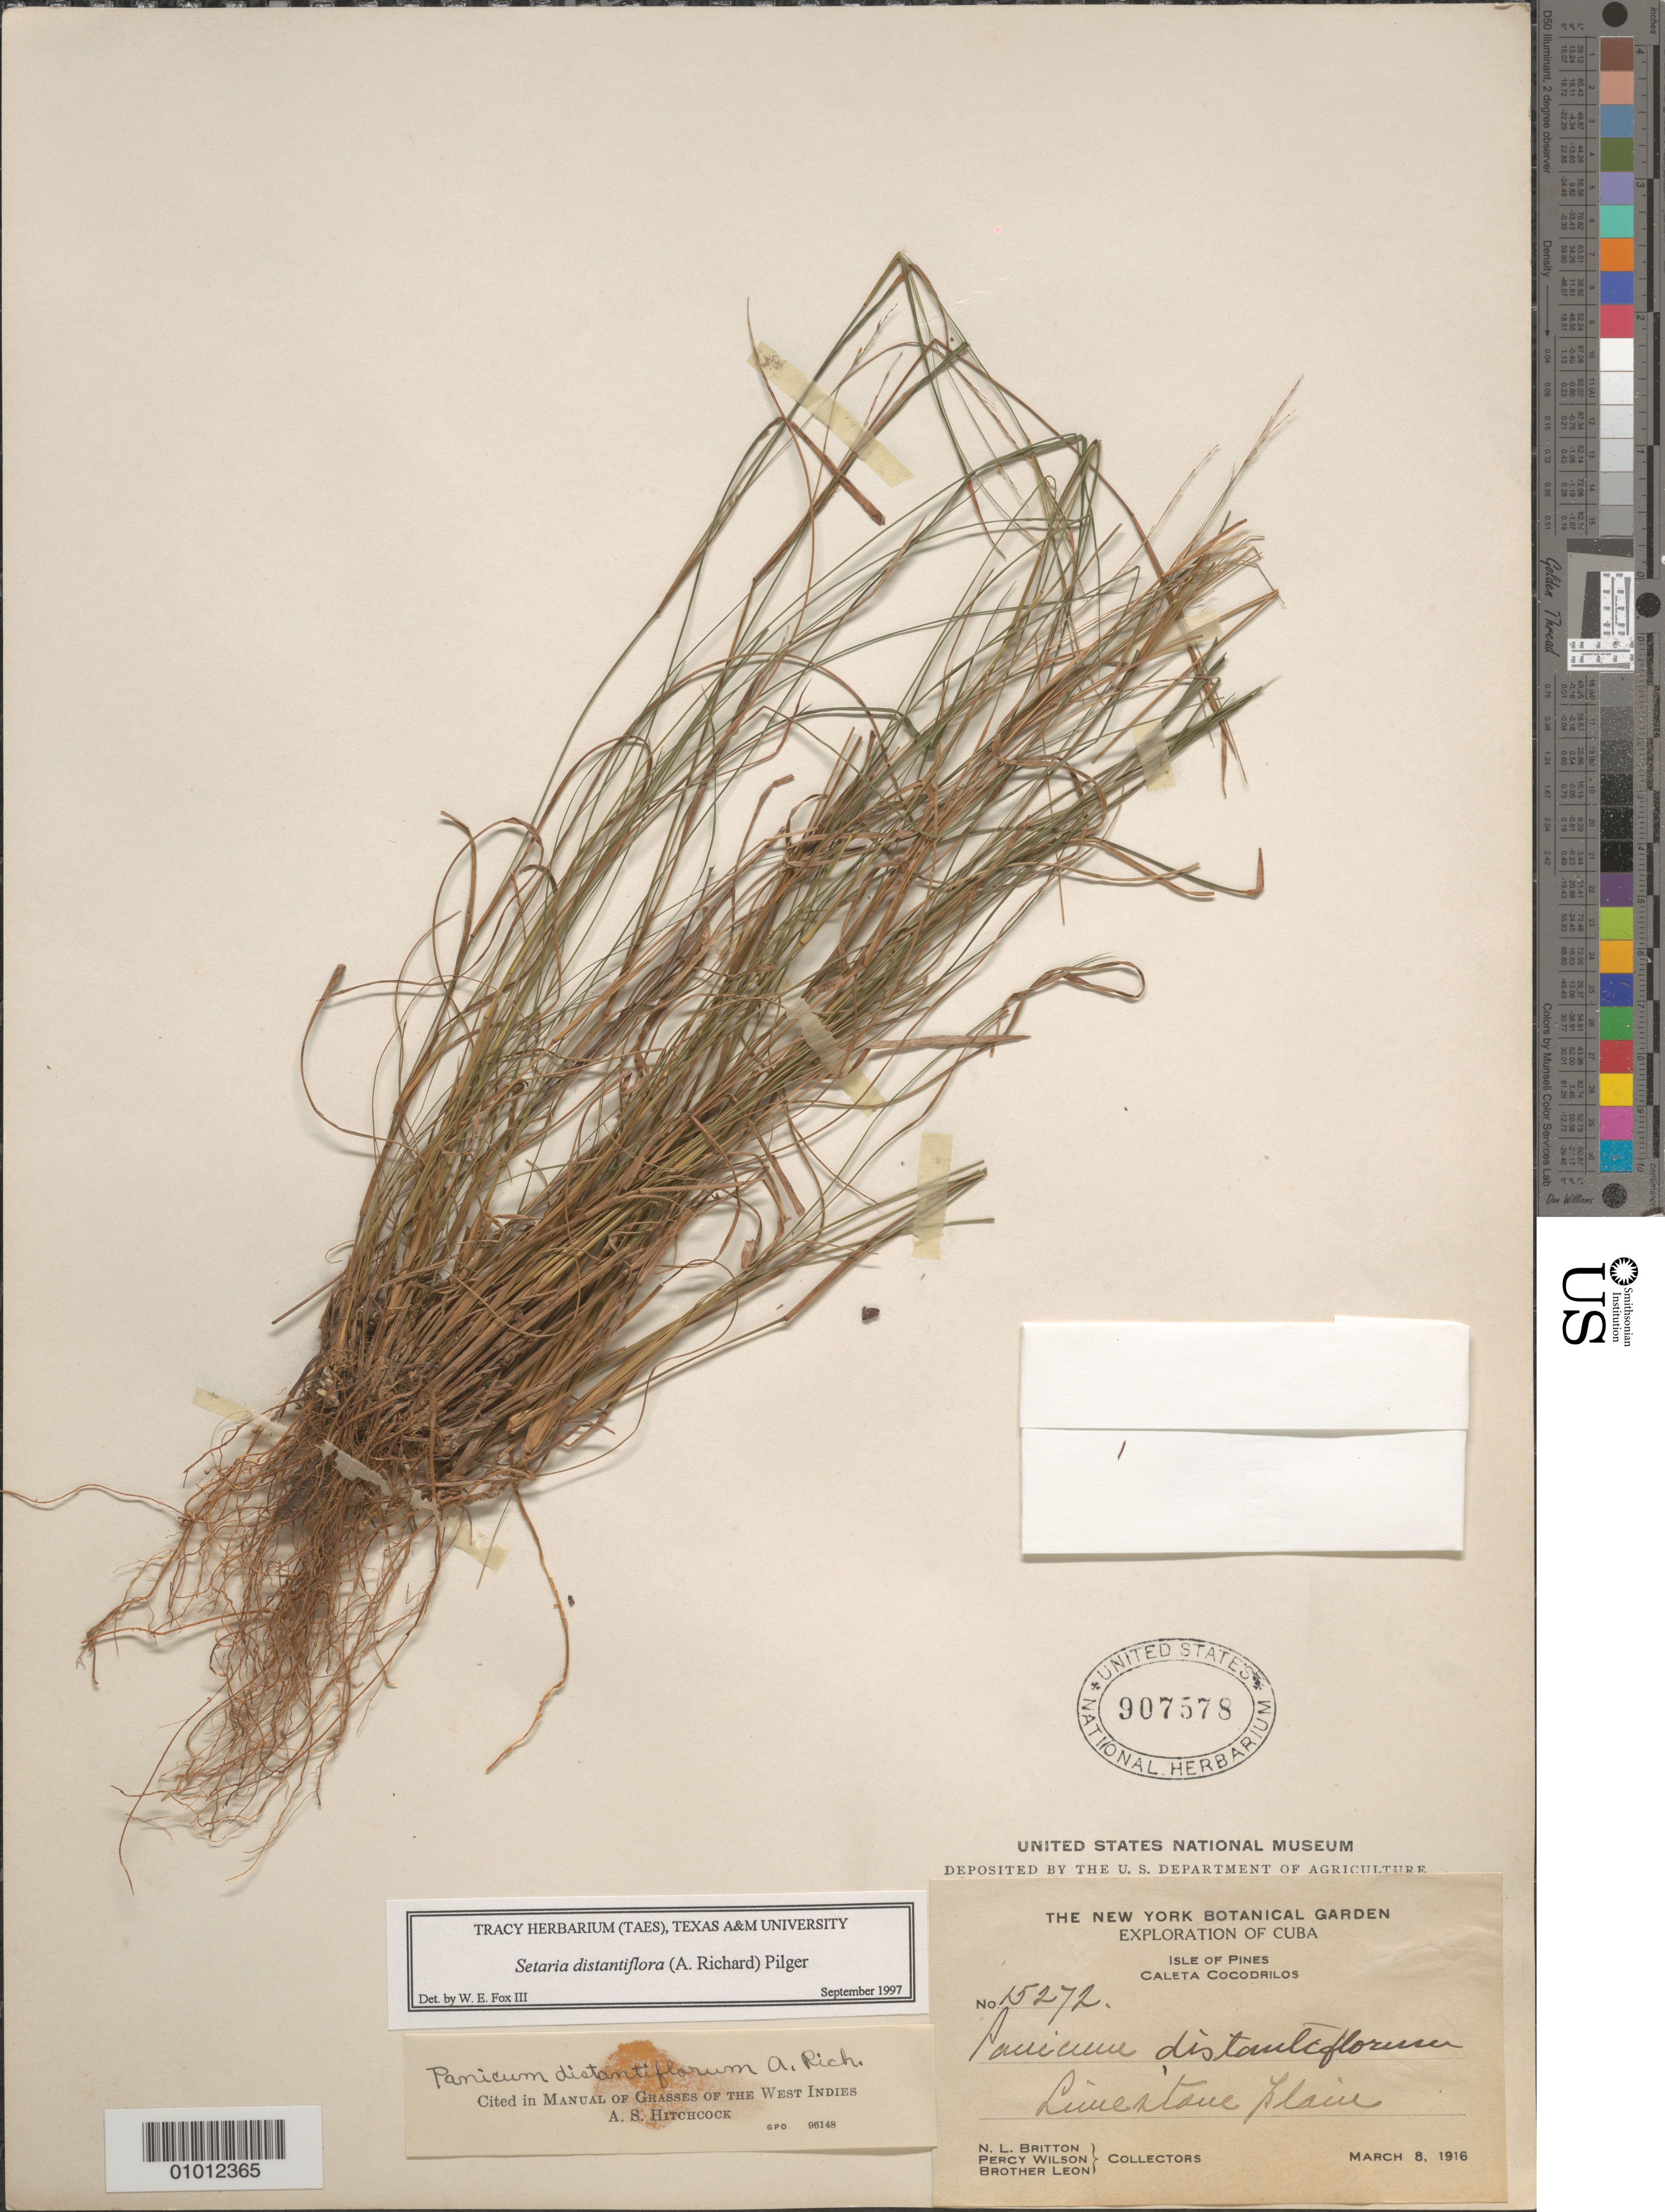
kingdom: Plantae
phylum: Tracheophyta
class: Liliopsida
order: Poales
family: Poaceae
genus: Setaria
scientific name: Setaria distantiflora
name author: (A. Rich.) Pilg.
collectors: N. Britton, P. Wilson & Bro. León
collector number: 15272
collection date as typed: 08 Mar 1916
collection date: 1916-03-08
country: Cuba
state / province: Isla de la Juventud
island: Isla de la Juventud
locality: [Isle of Pines], Caleta Cocodrilos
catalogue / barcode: US 907578